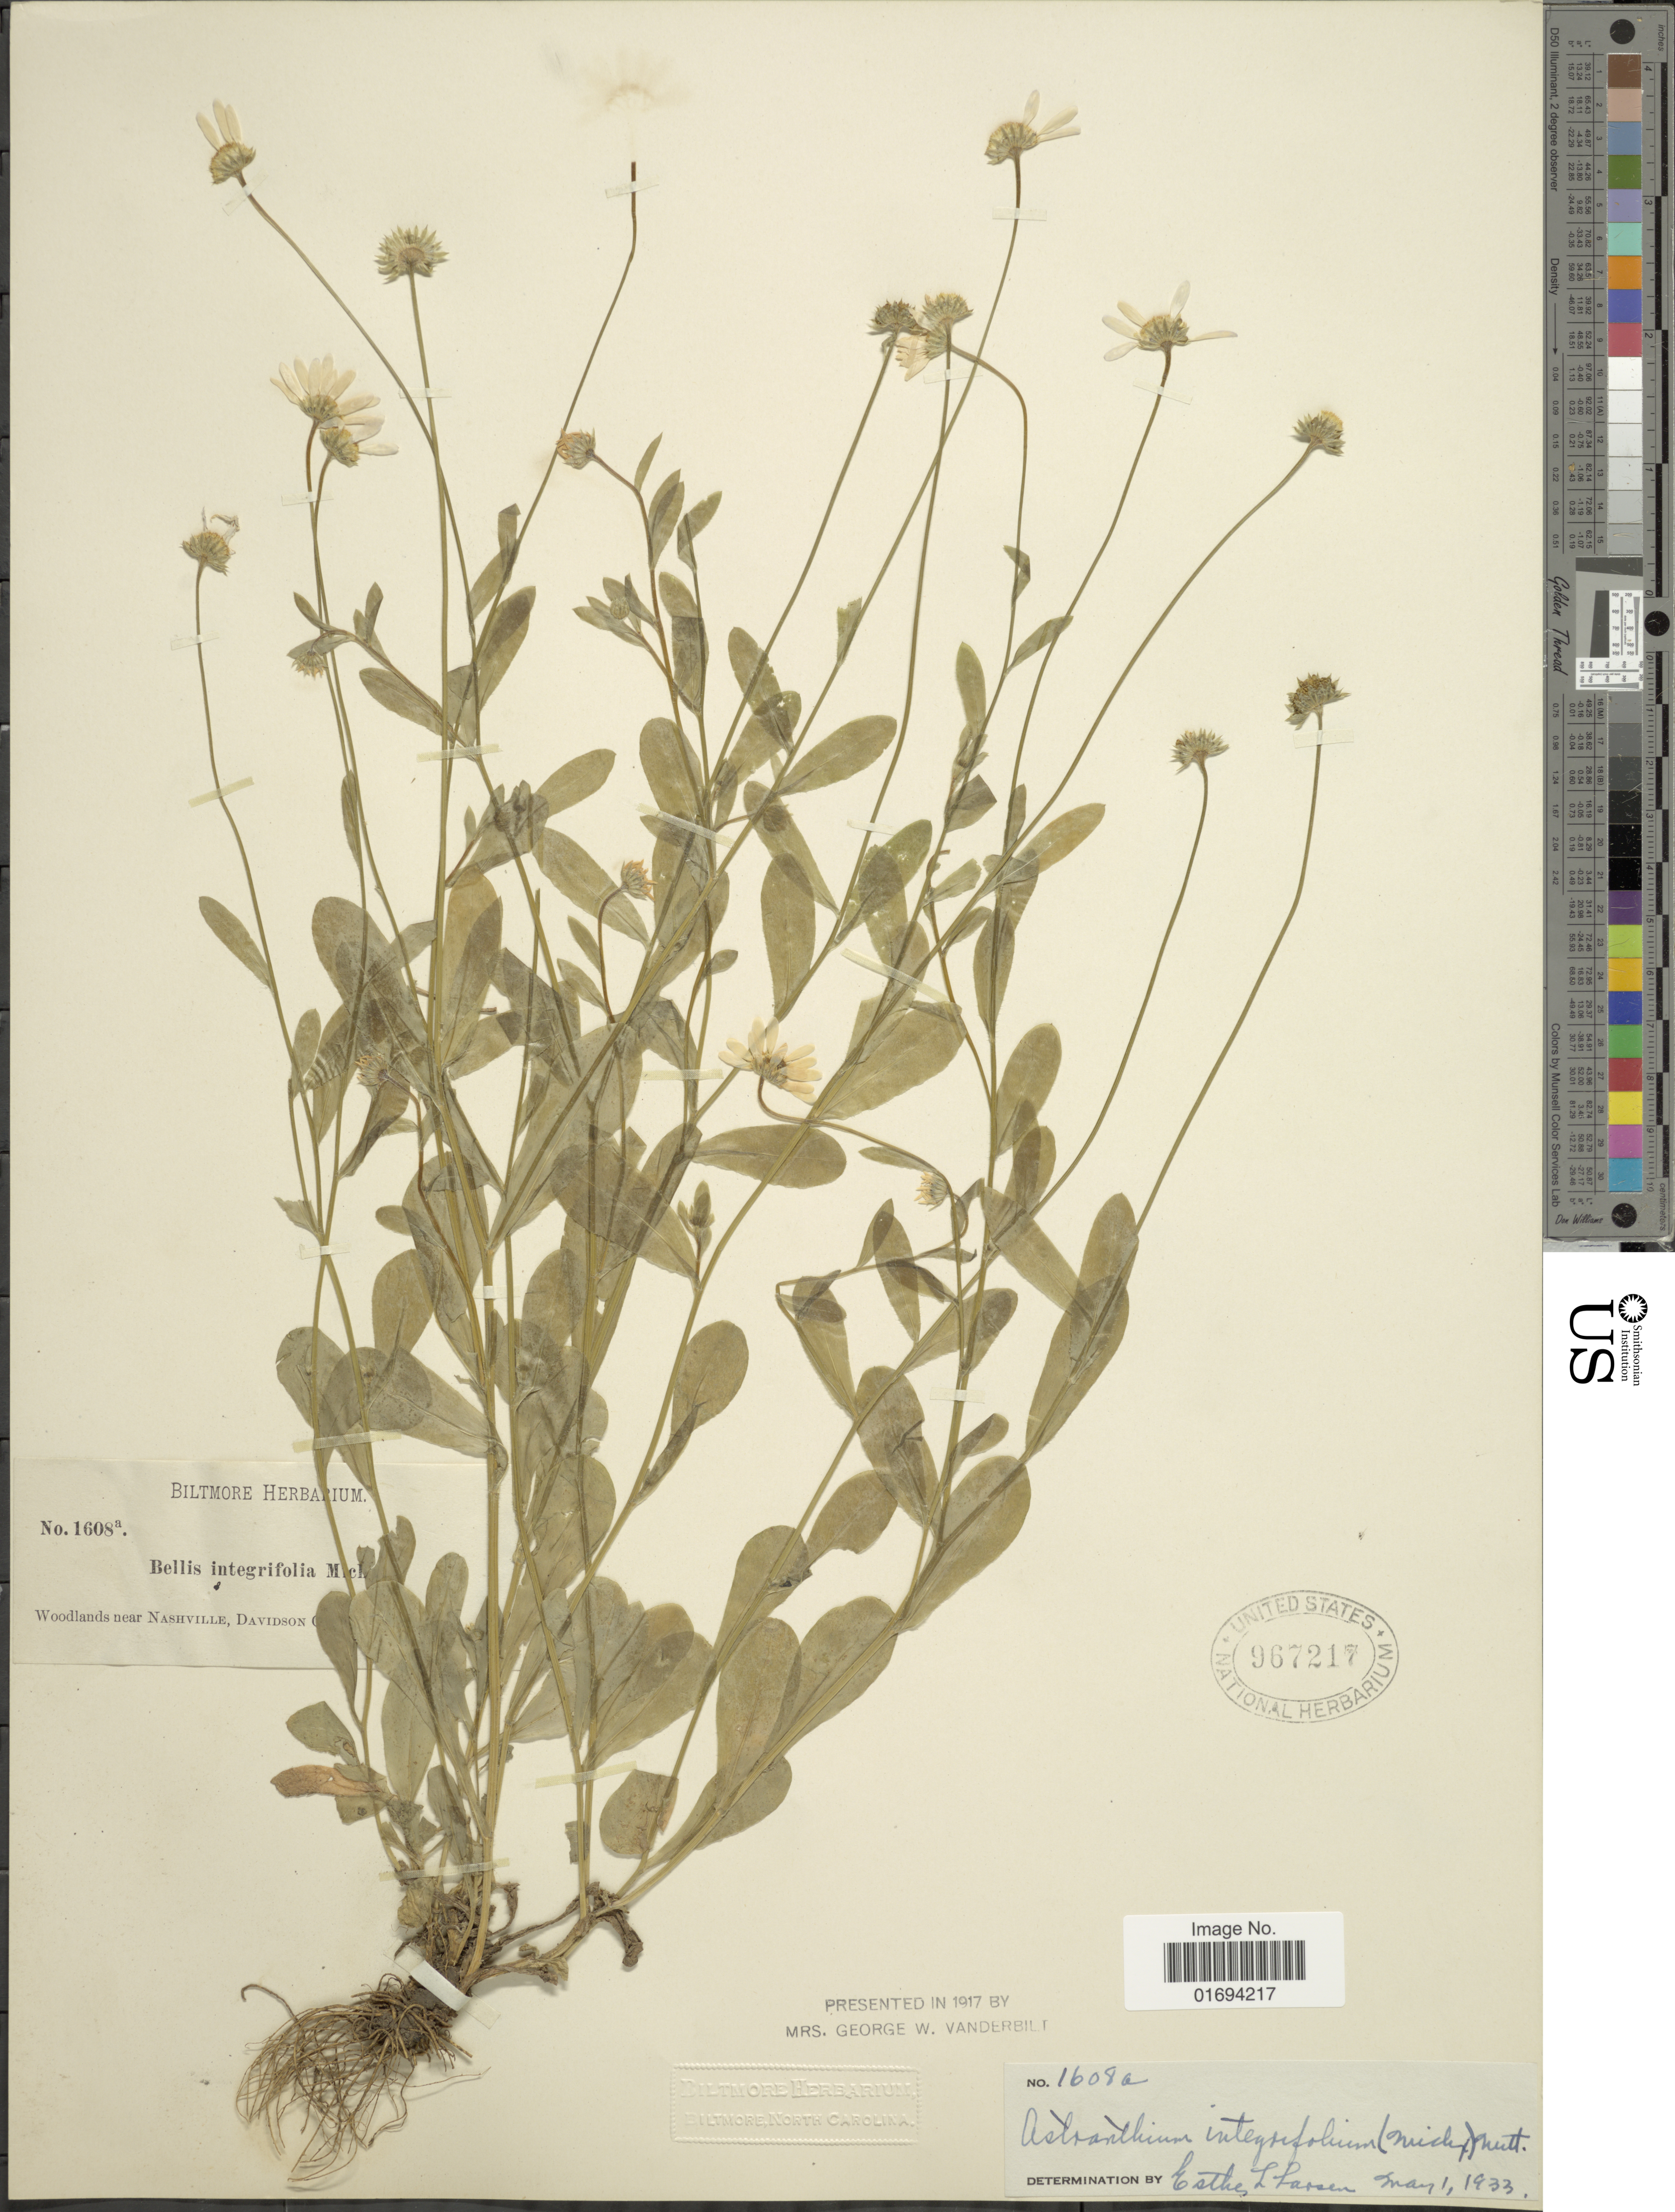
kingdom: Plantae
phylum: Tracheophyta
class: Magnoliopsida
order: Asterales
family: Asteraceae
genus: Astranthium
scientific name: Astranthium integrifolium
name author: (Michx.) Nutt.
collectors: ex herb. Biltmore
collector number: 1608a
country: United States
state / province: Tennessee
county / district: Davidson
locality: Woodlands near Nashville.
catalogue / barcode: US 967217